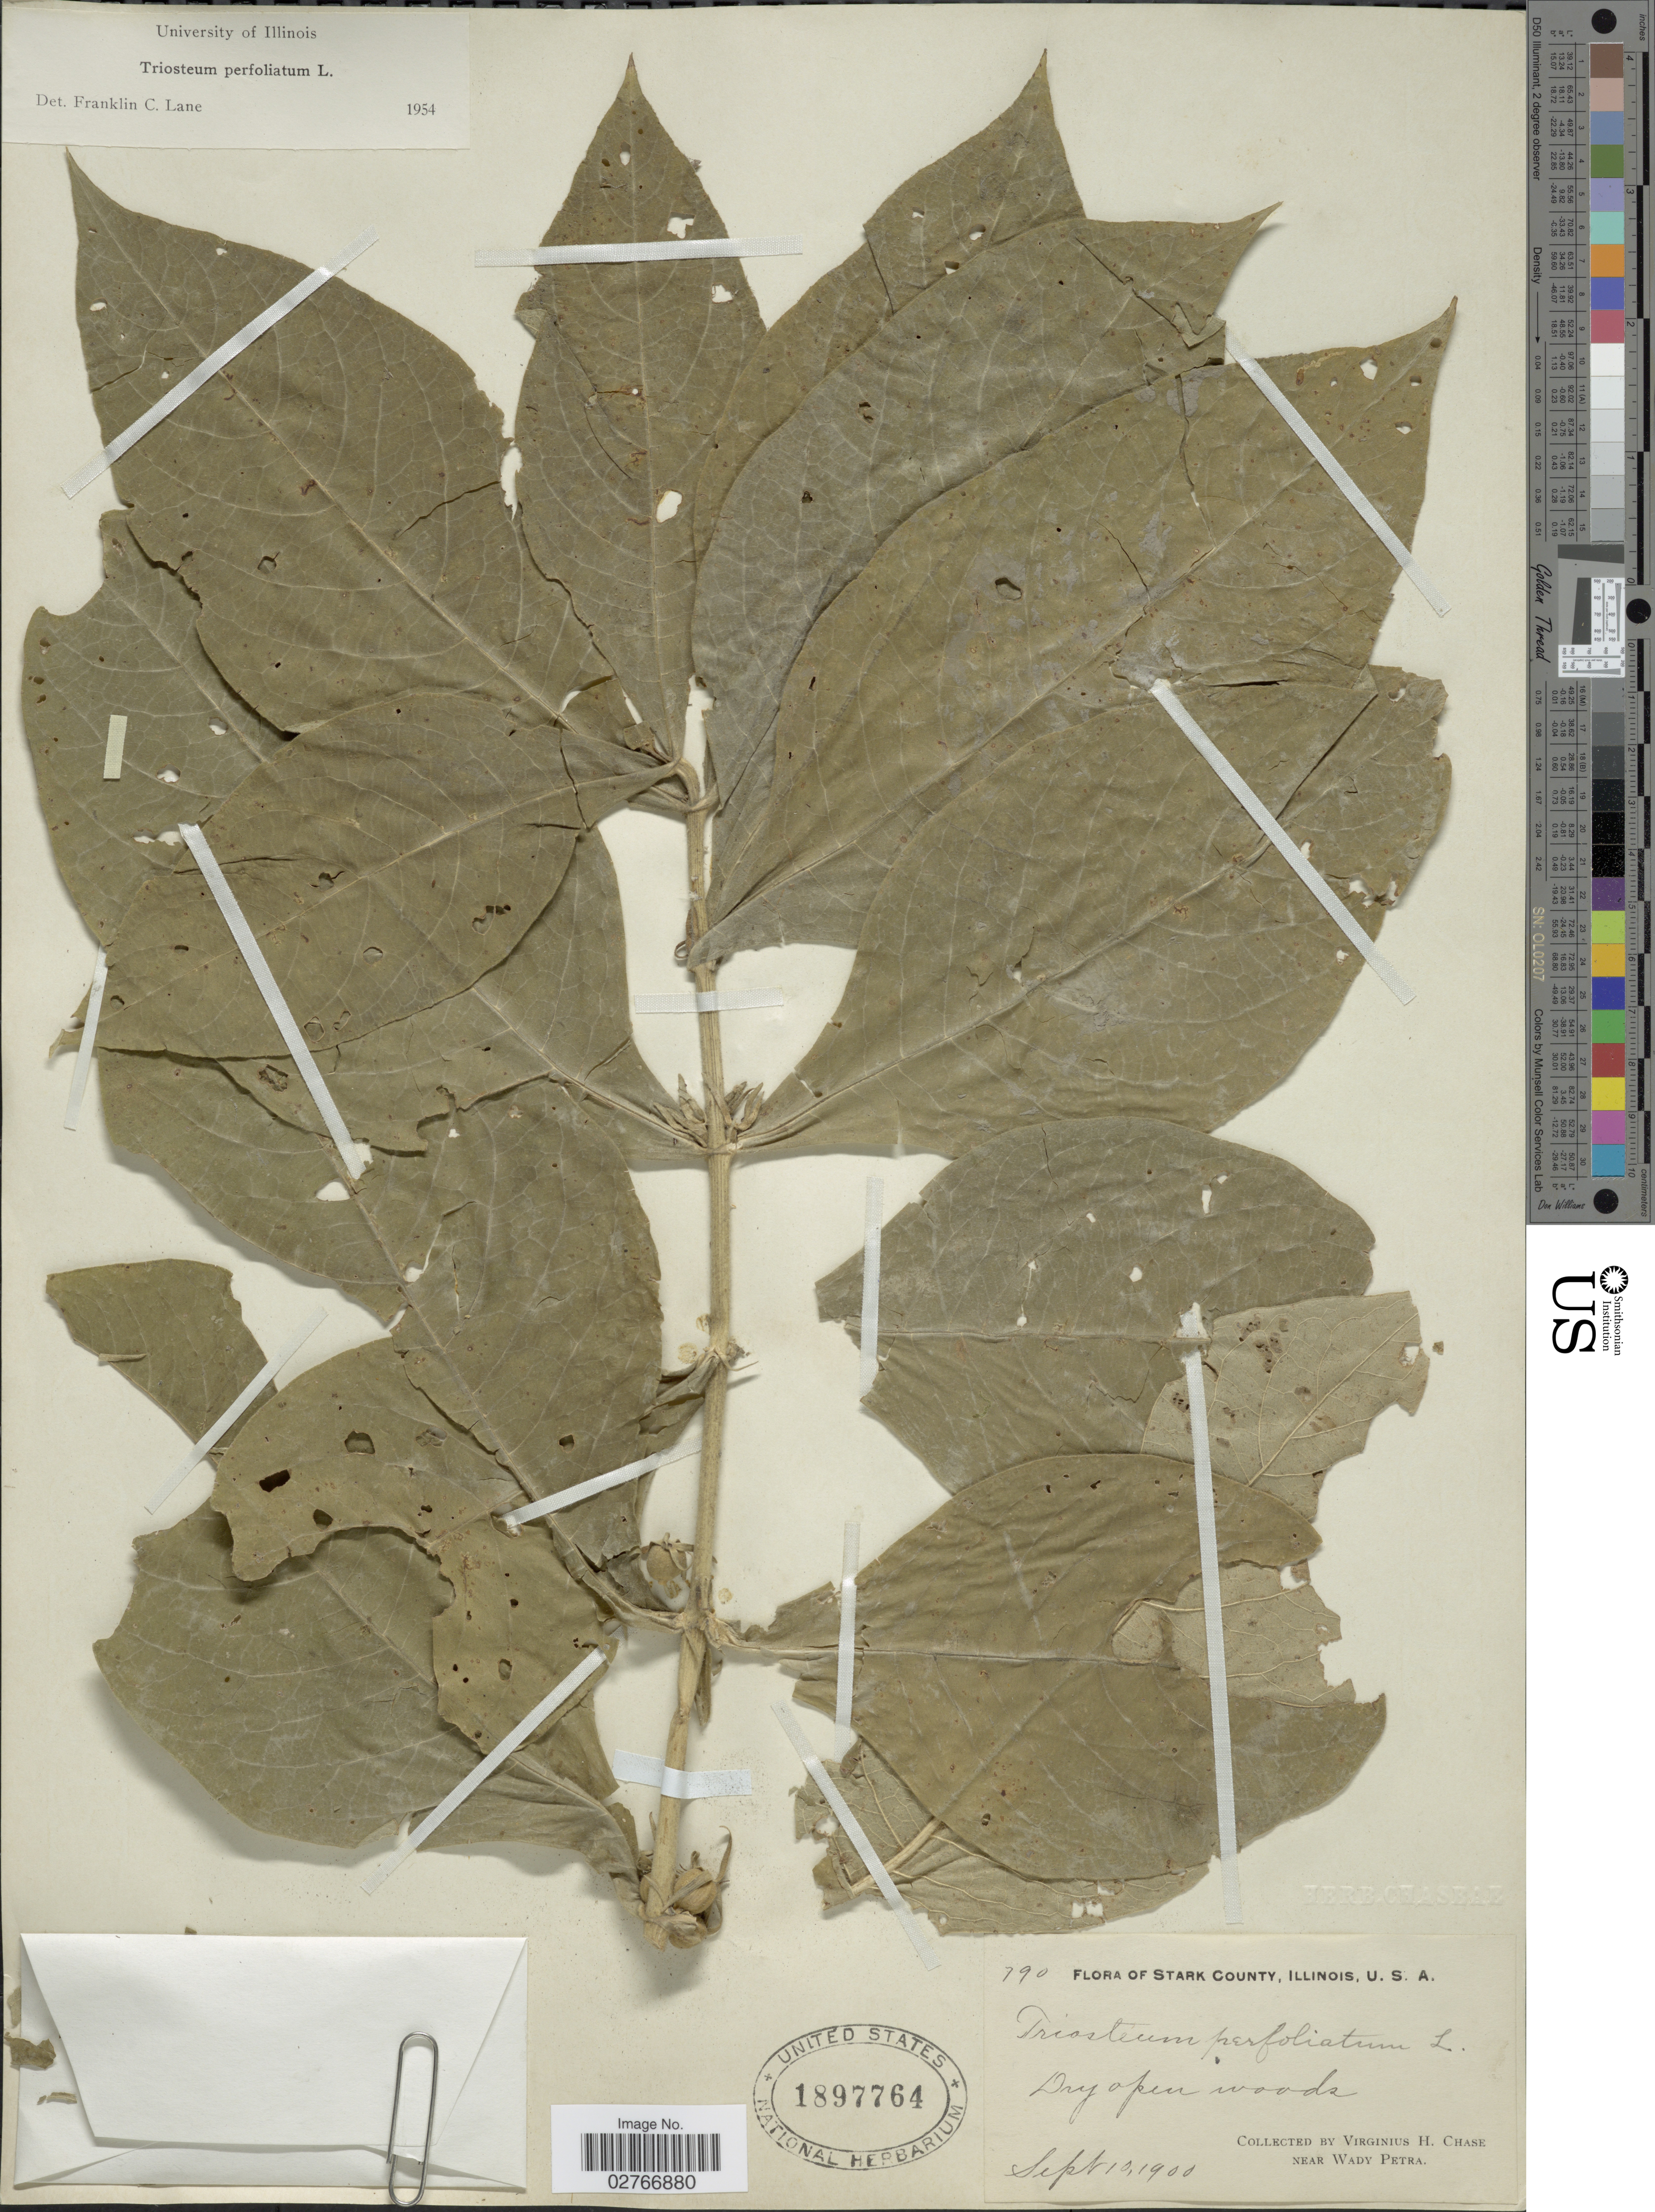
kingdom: Plantae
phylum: Tracheophyta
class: Magnoliopsida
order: Dipsacales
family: Caprifoliaceae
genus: Triosteum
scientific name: Triosteum perfoliatum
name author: L.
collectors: V. H. Chase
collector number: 790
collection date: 1900-09-10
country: United States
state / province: Illinois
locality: Stark County. Near Wady Petra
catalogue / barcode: US 1897764